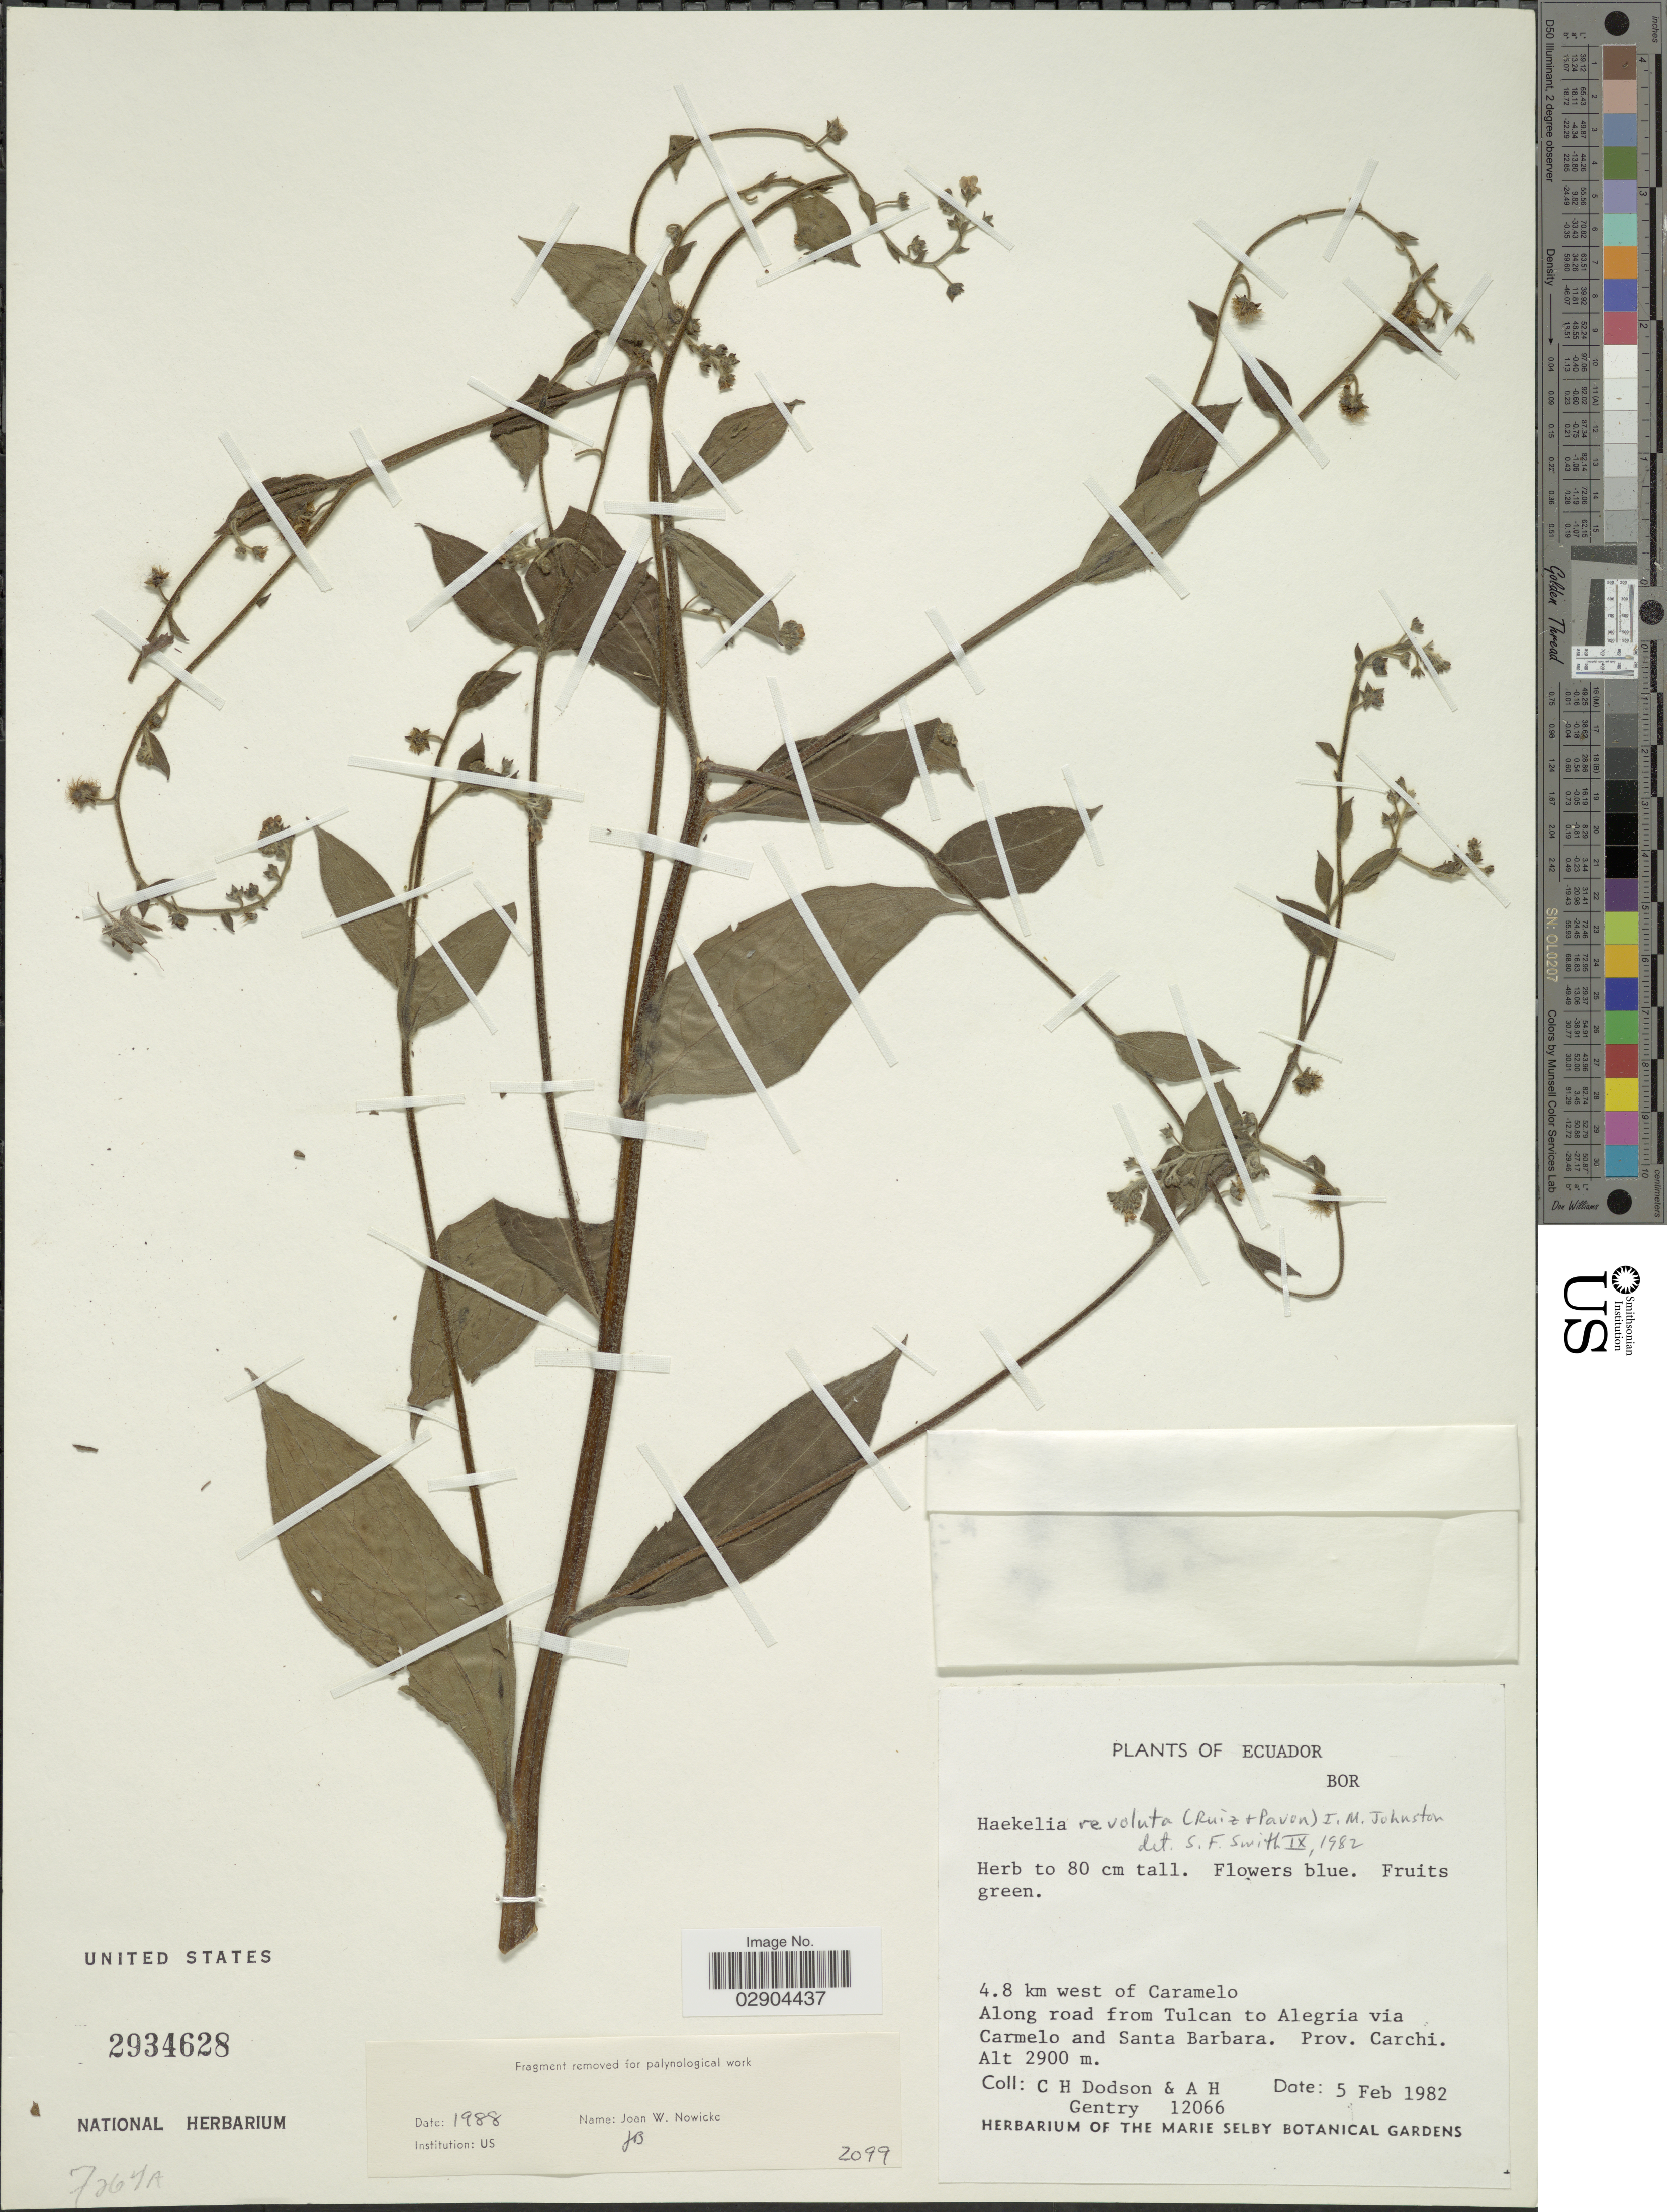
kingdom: Plantae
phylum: Tracheophyta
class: Magnoliopsida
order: Boraginales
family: Boraginaceae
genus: Hackelia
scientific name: Hackelia revoluta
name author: (Ruiz & Pav.) I.M. Johnst.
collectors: C. H. Dodson & A. H. Gentry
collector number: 12066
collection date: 1982-02-05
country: Ecuador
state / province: Carchi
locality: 4.8 km west of Caramelo. Along road from Tulcan to Alegria via Carmelo and Santa Barbara. Prov. Carchi.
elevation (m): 2900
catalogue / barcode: US 2934628